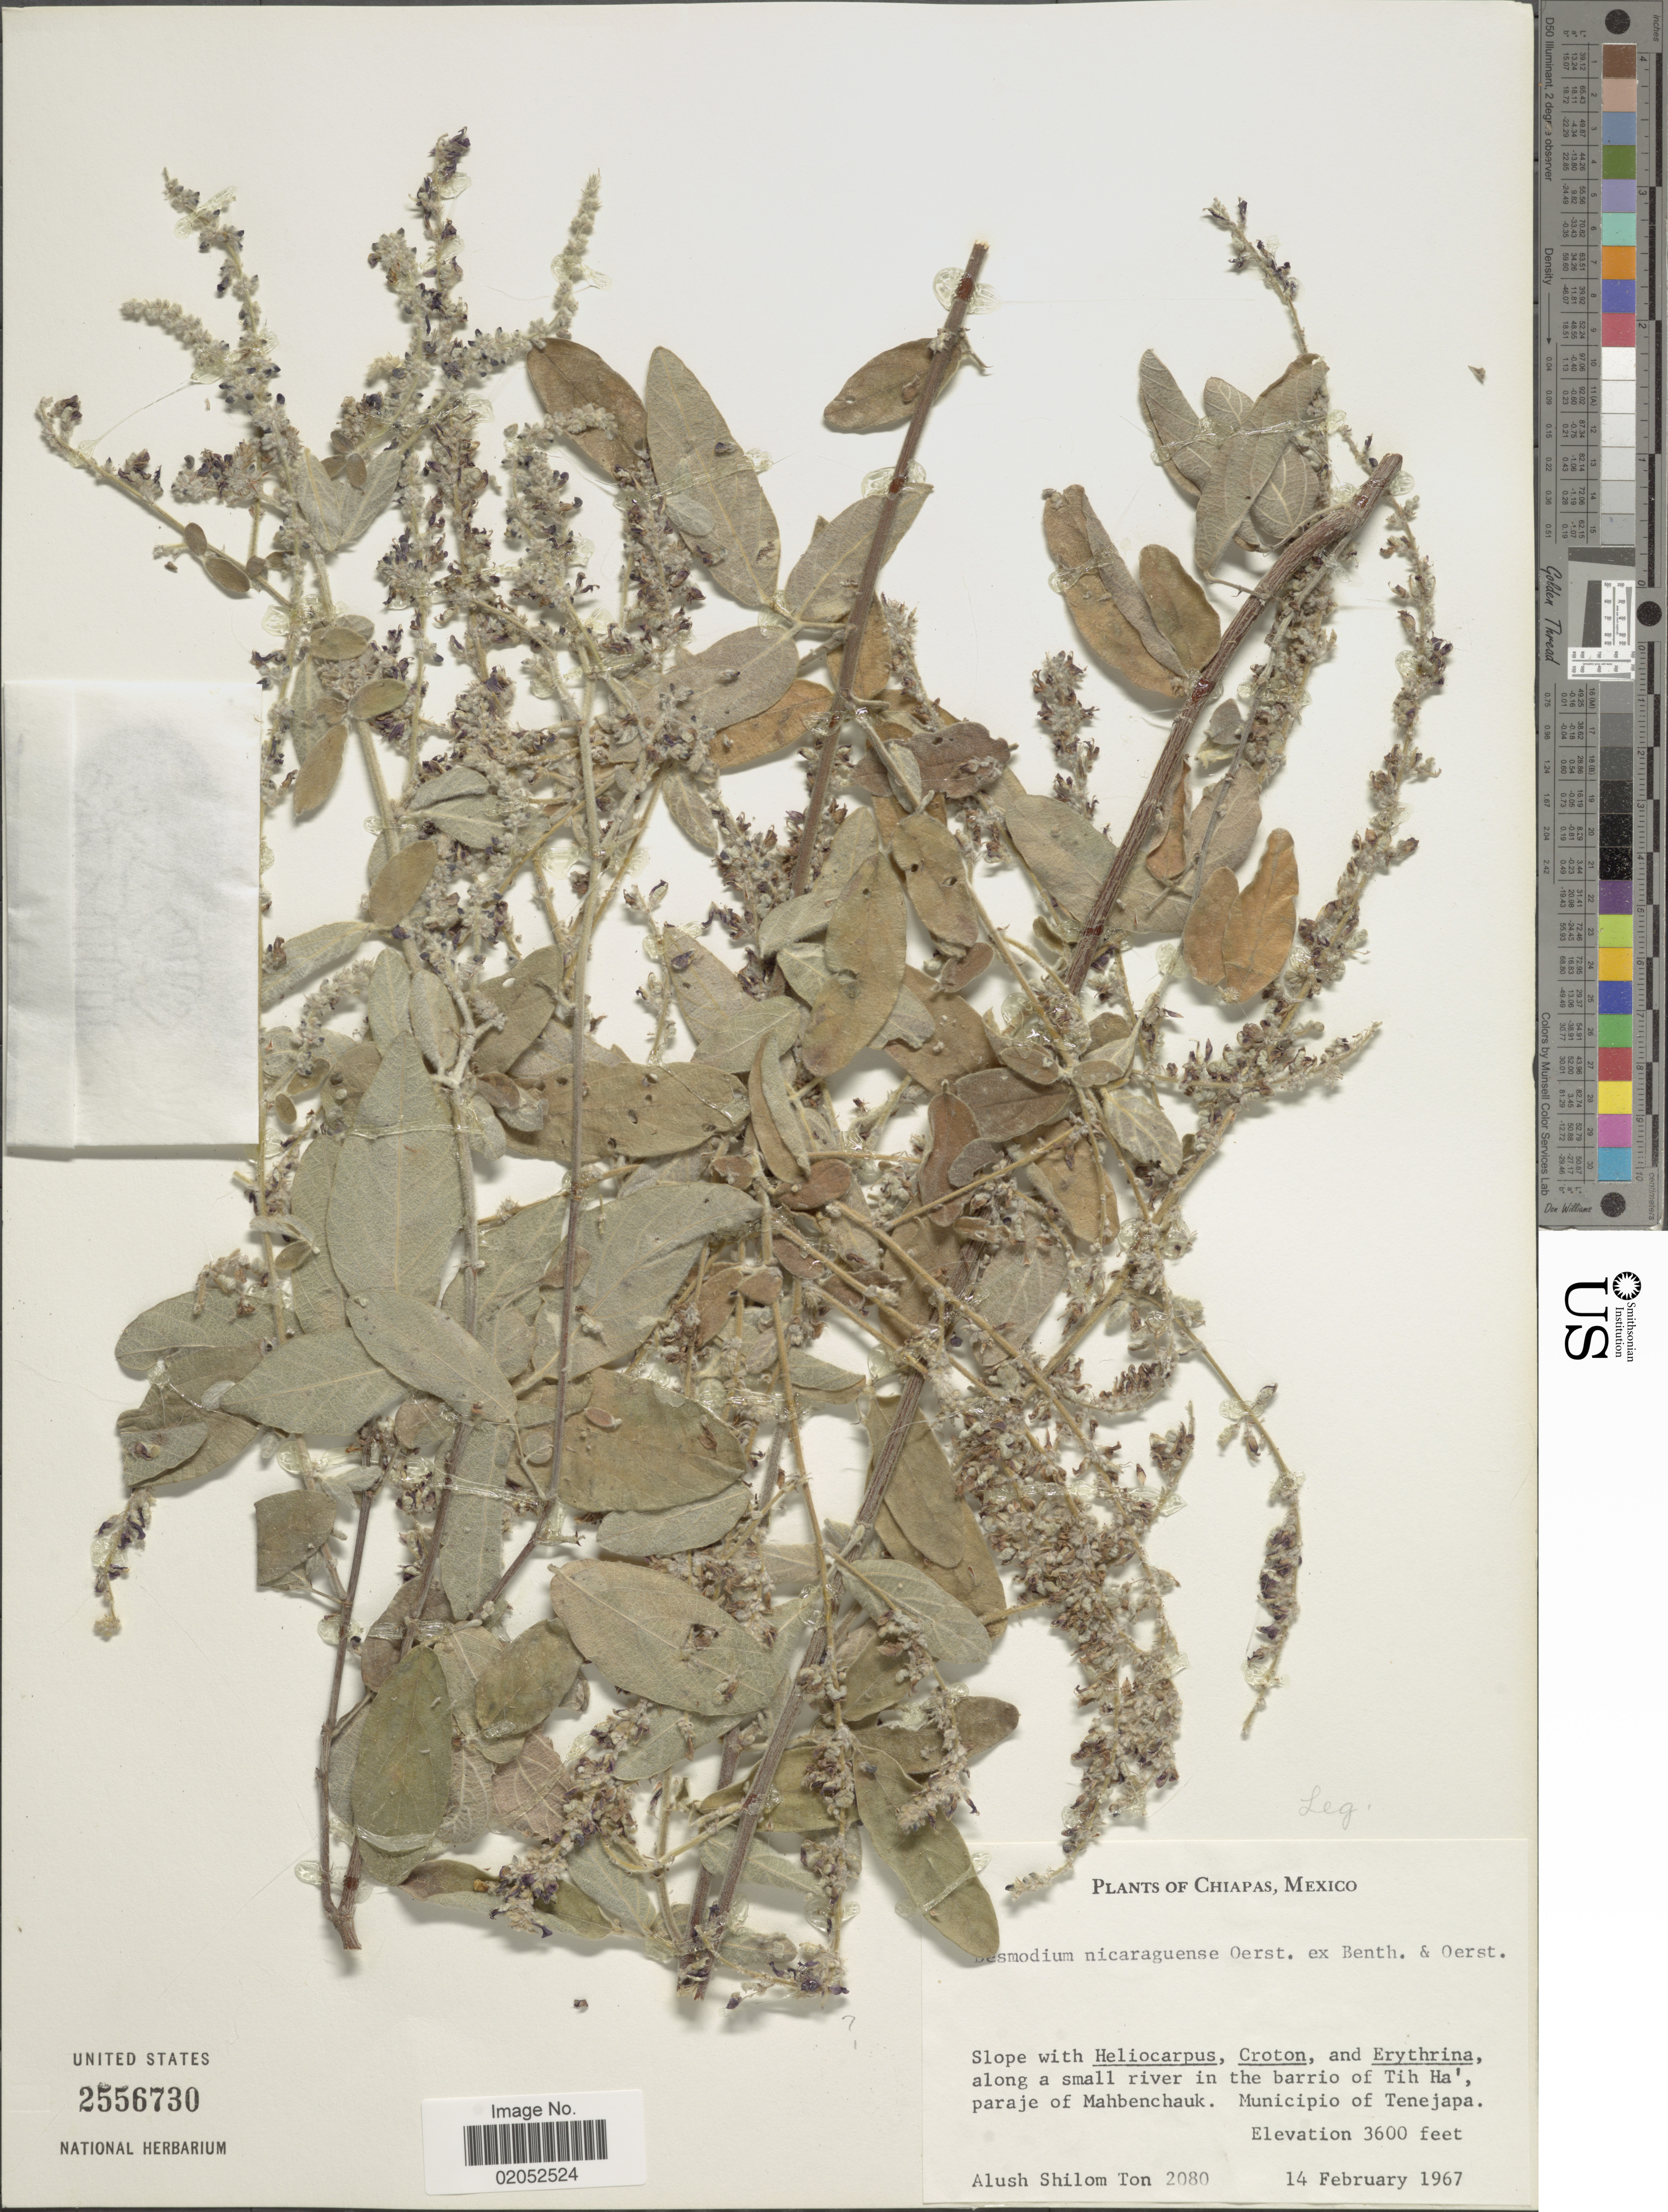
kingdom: Plantae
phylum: Tracheophyta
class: Magnoliopsida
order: Fabales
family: Fabaceae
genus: Desmodium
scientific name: Desmodium nicaraguense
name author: Oerst.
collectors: A. S. Ton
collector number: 2080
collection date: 1967-02-14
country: Mexico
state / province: Chiapas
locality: Chiapas, Along a small river in the barrio of Tih Ha', paraje of Mahbenchauk, Municipio of Tenejapa.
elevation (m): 1097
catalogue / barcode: US 2556730